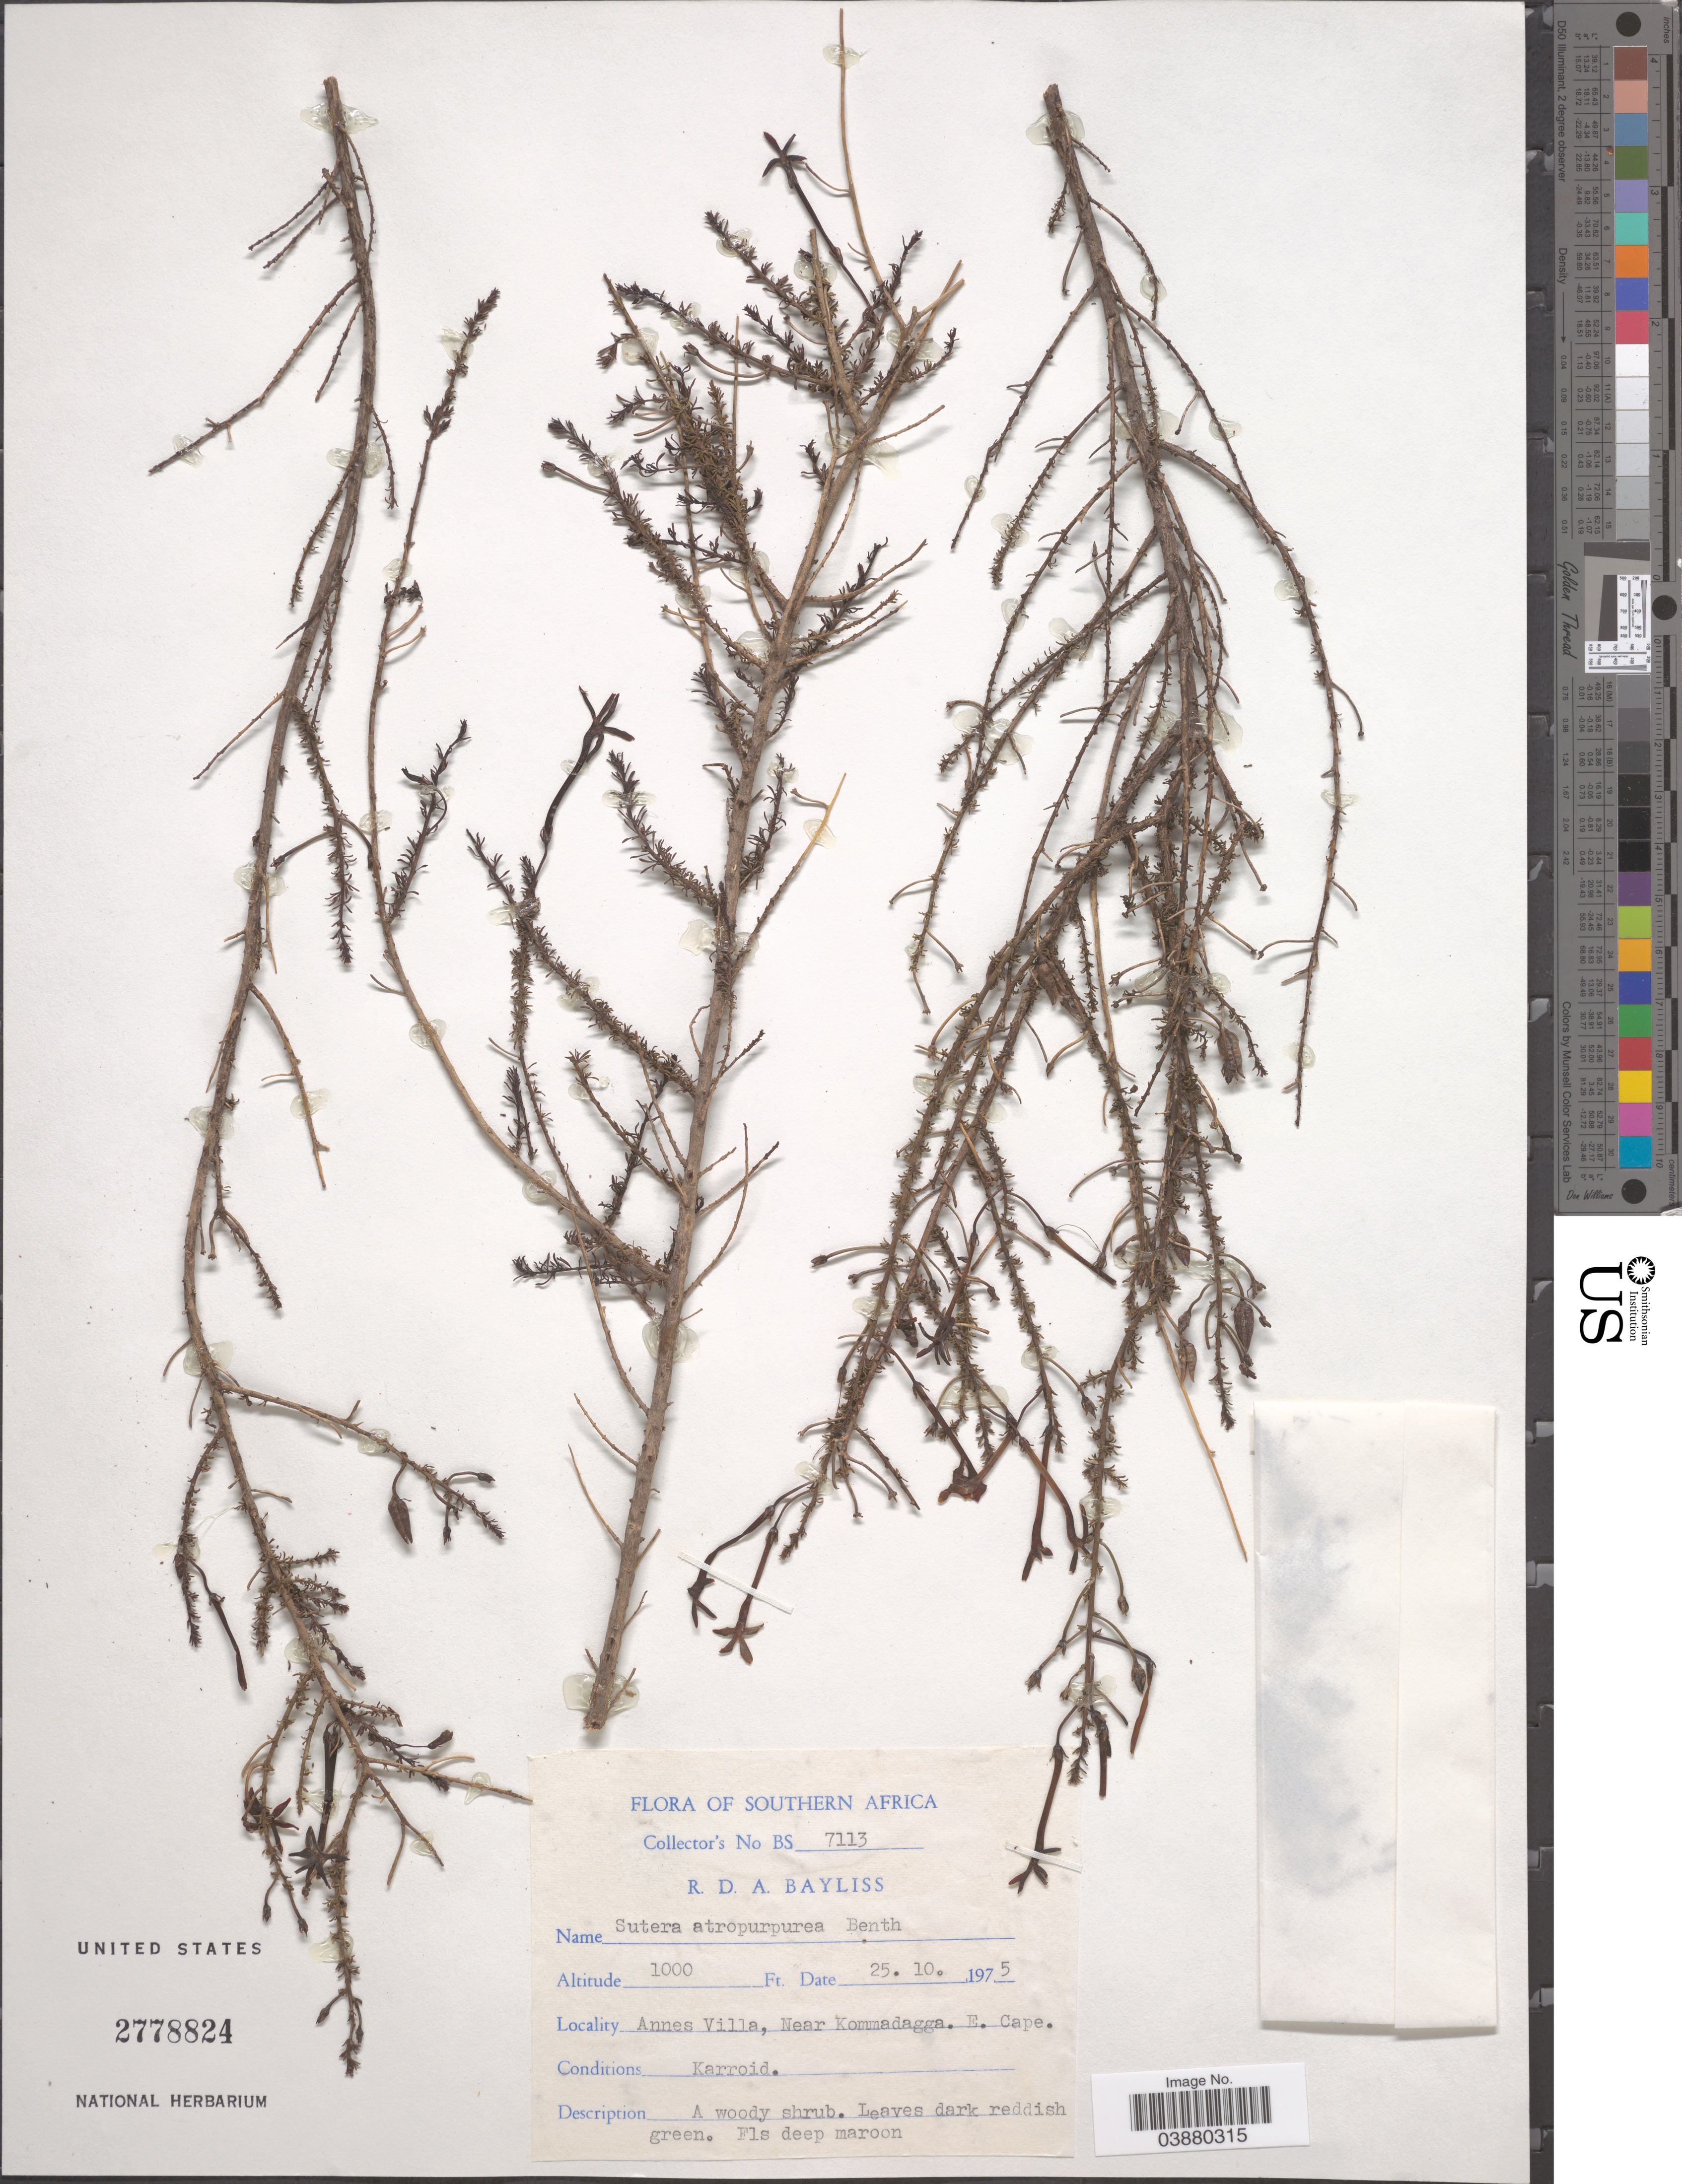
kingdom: Plantae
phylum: Tracheophyta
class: Magnoliopsida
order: Lamiales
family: Scrophulariaceae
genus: Jamesbrittenia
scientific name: Jamesbrittenia atropurpurea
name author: (Benth.) Hilliard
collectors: R. Bayliss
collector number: BS 7113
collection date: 1975-10-25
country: South Africa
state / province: Eastern Cape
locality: Southern Africa. Annes Villa, Near Kommadagga.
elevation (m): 305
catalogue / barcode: US 2778824